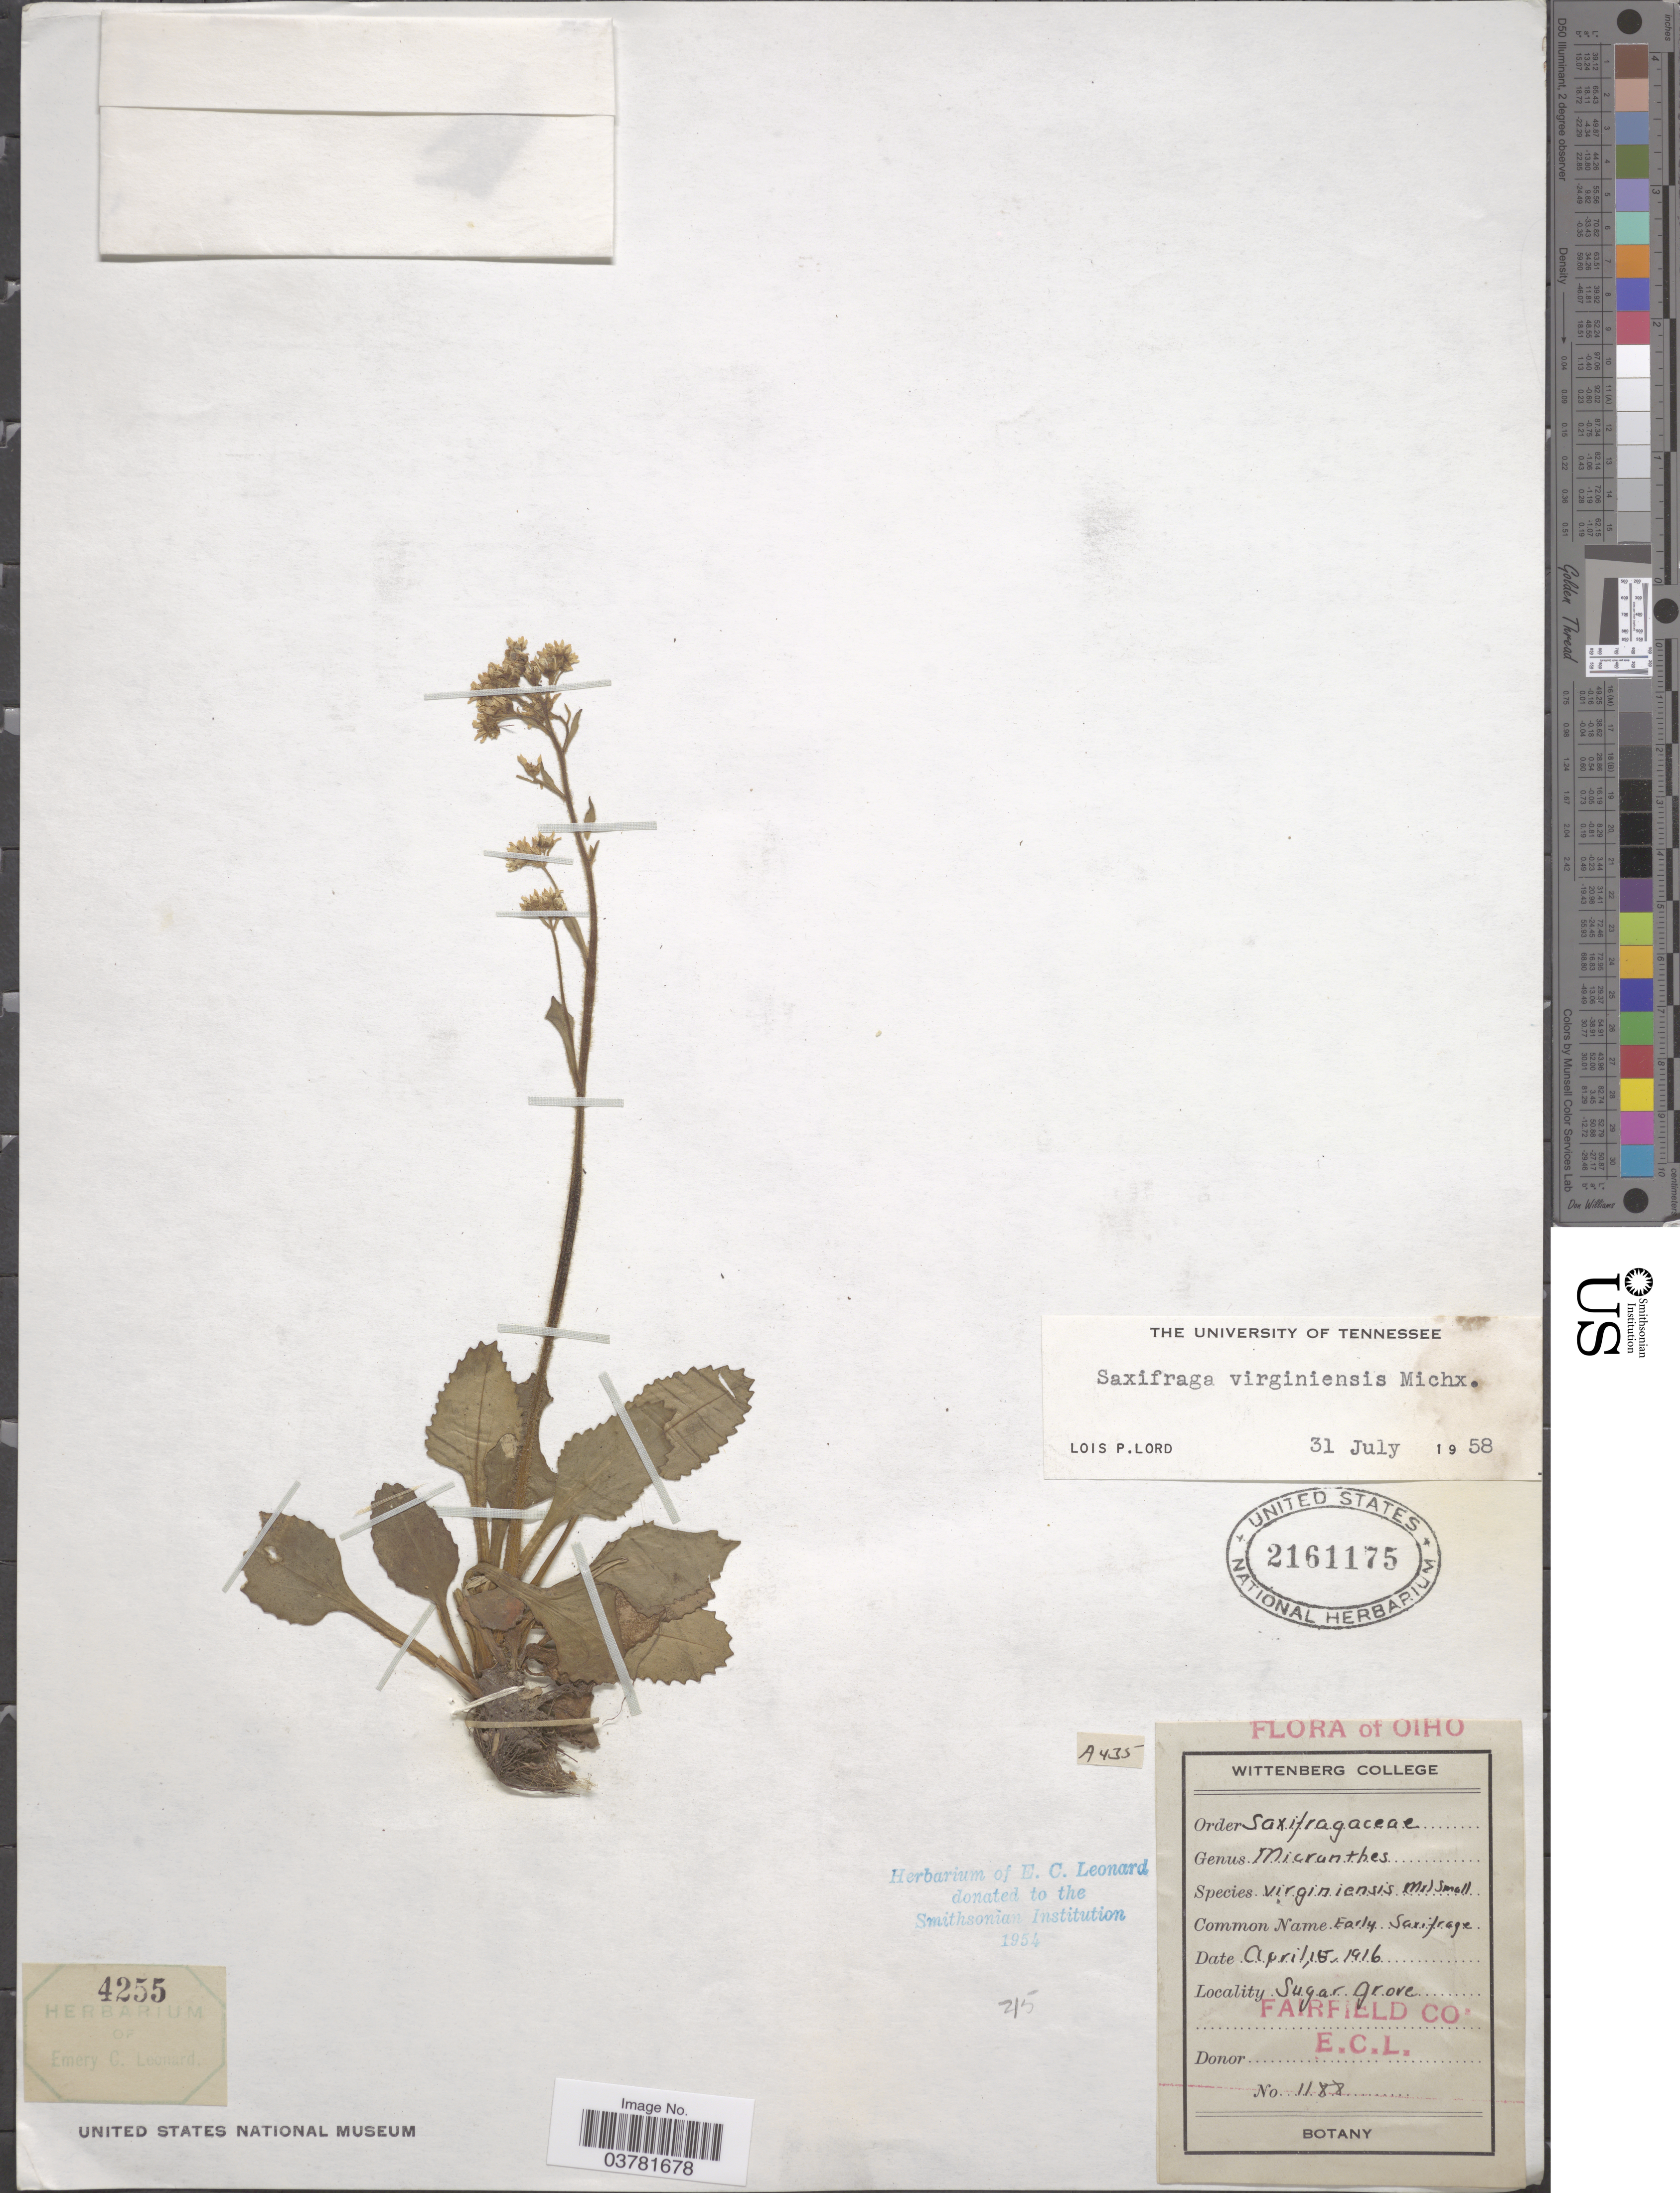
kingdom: Plantae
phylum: Tracheophyta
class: Magnoliopsida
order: Saxifragales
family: Saxifragaceae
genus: Micranthes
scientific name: Micranthes virginiensis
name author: (Michx.) Small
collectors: E. C. Leonard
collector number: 1188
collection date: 1916-04-15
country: United States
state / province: Ohio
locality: Sugar Grove. Fairfield Co.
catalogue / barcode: US 2161175